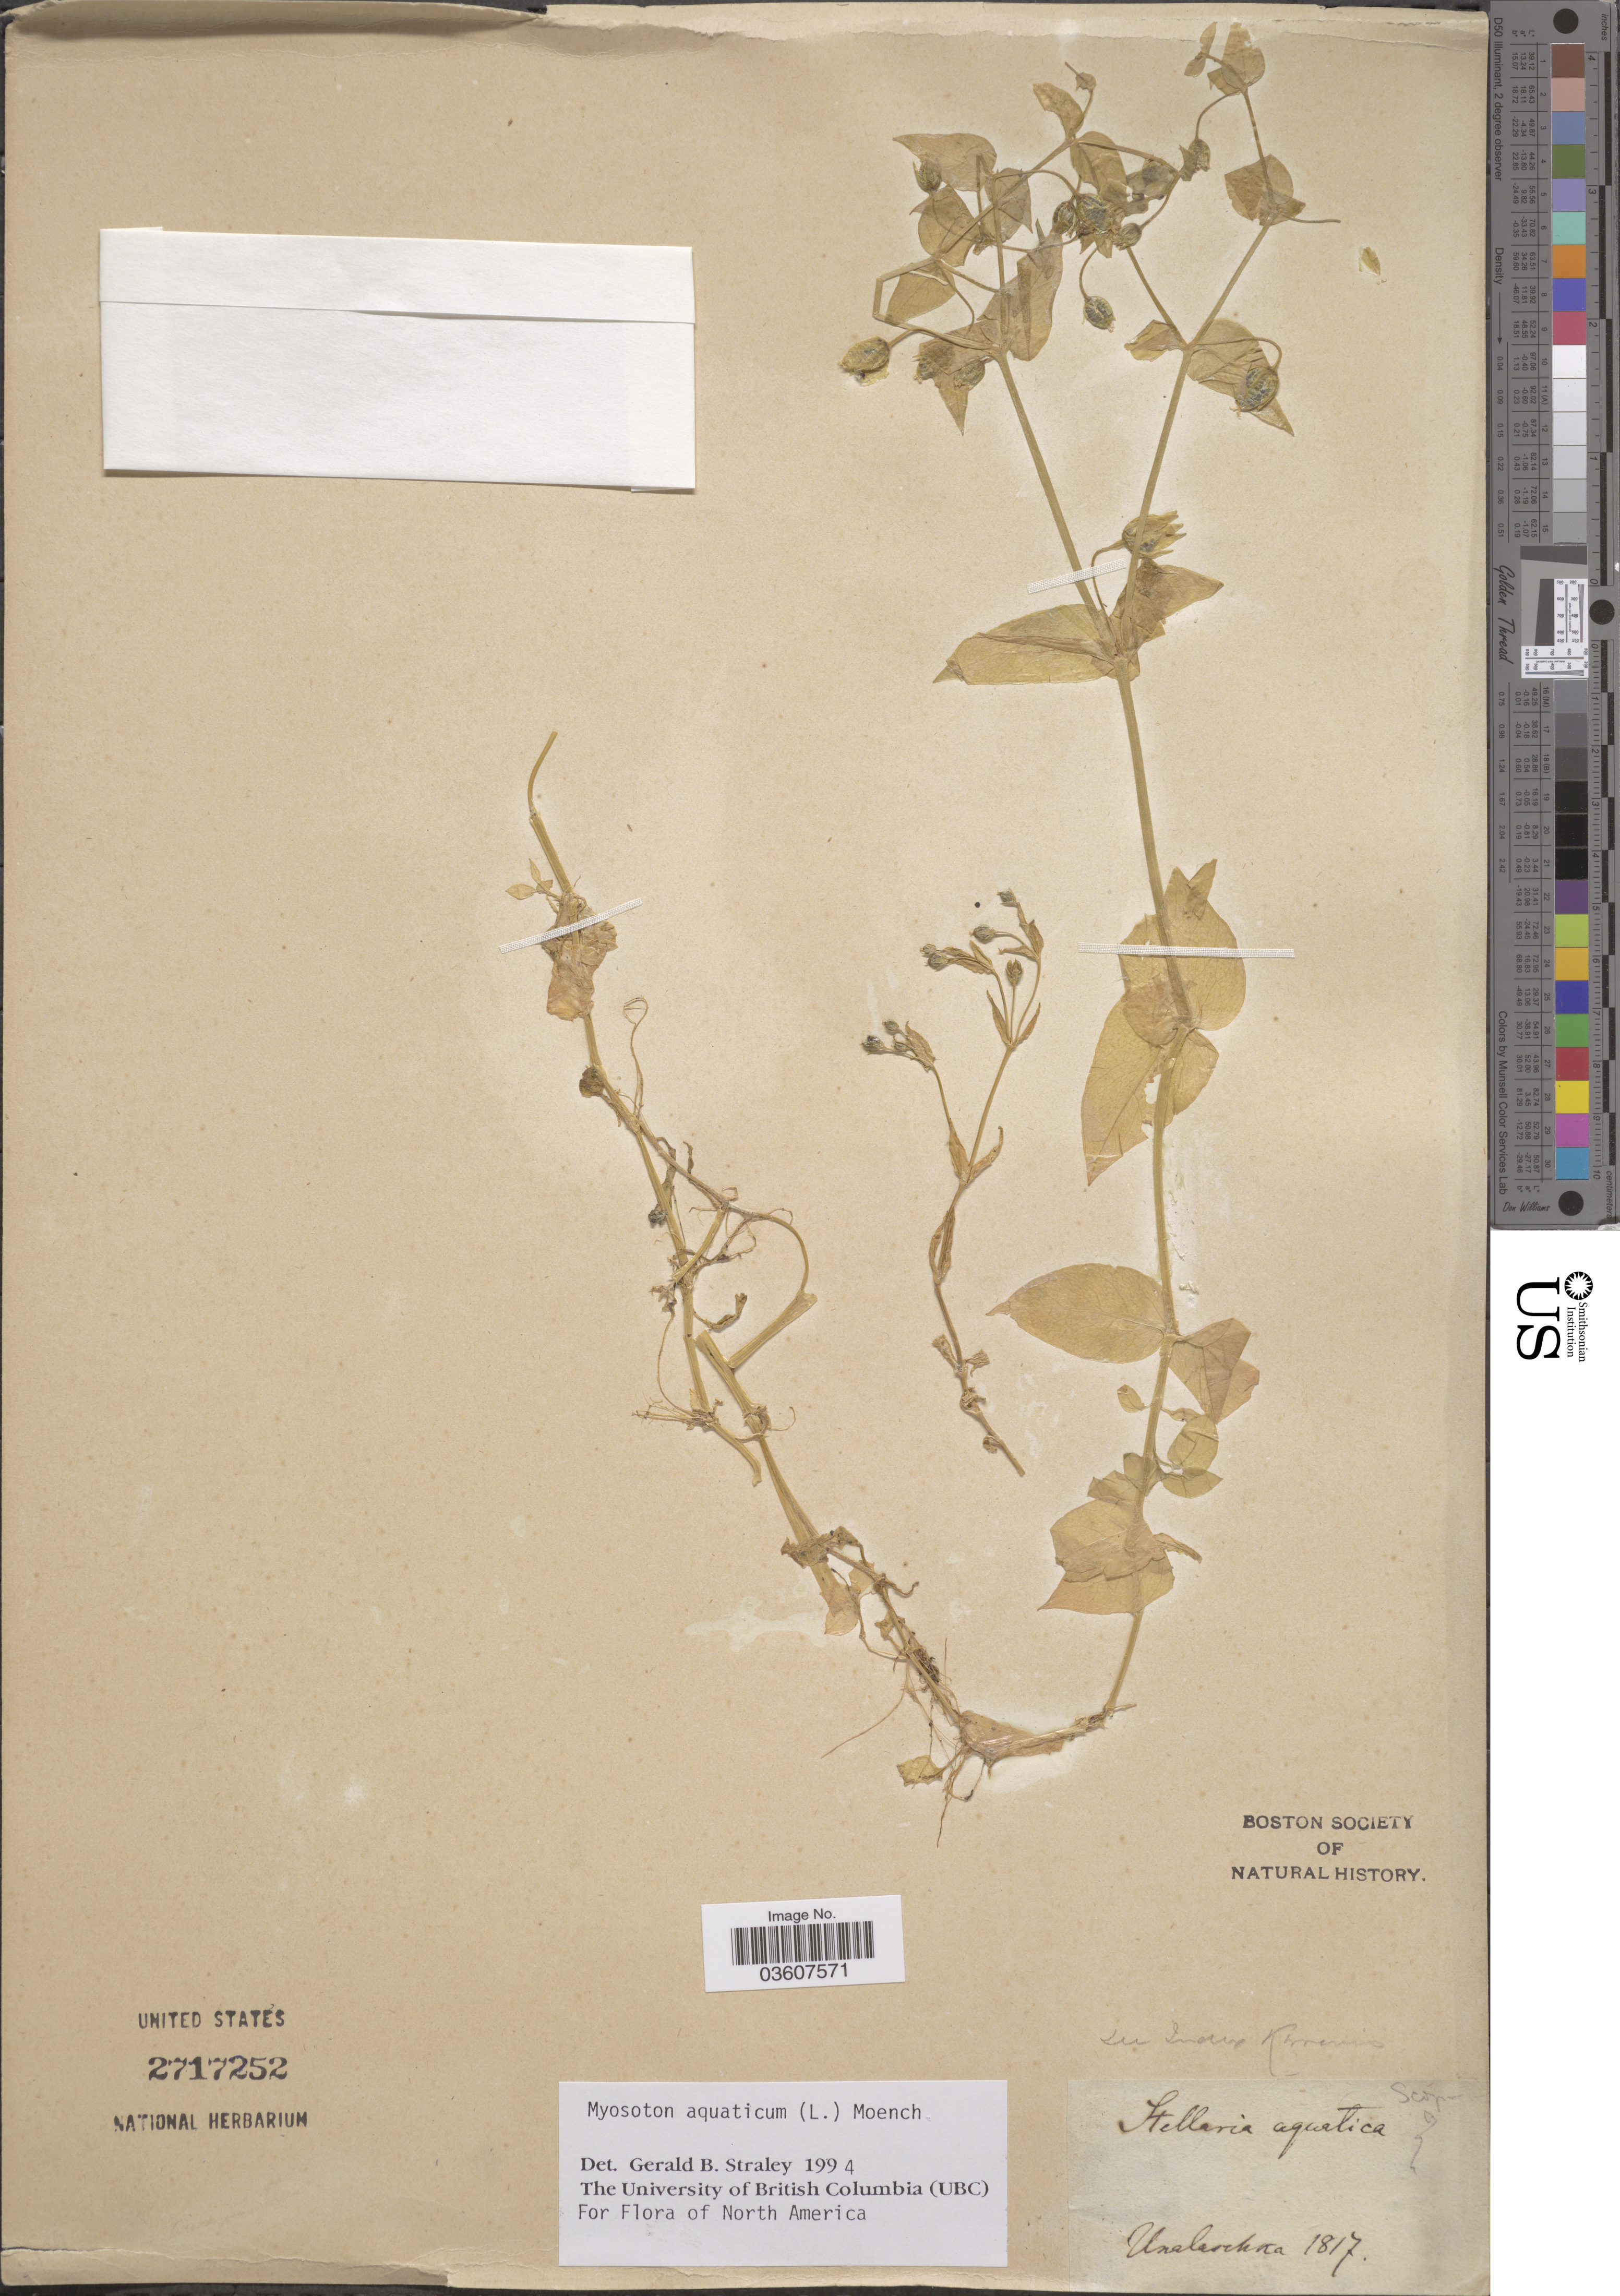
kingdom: Plantae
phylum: Tracheophyta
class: Magnoliopsida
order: Caryophyllales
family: Caryophyllaceae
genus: Stellaria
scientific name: Stellaria aquatica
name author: L.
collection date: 1817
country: United States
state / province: Alaska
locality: Unalaschka.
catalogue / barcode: US 2717252